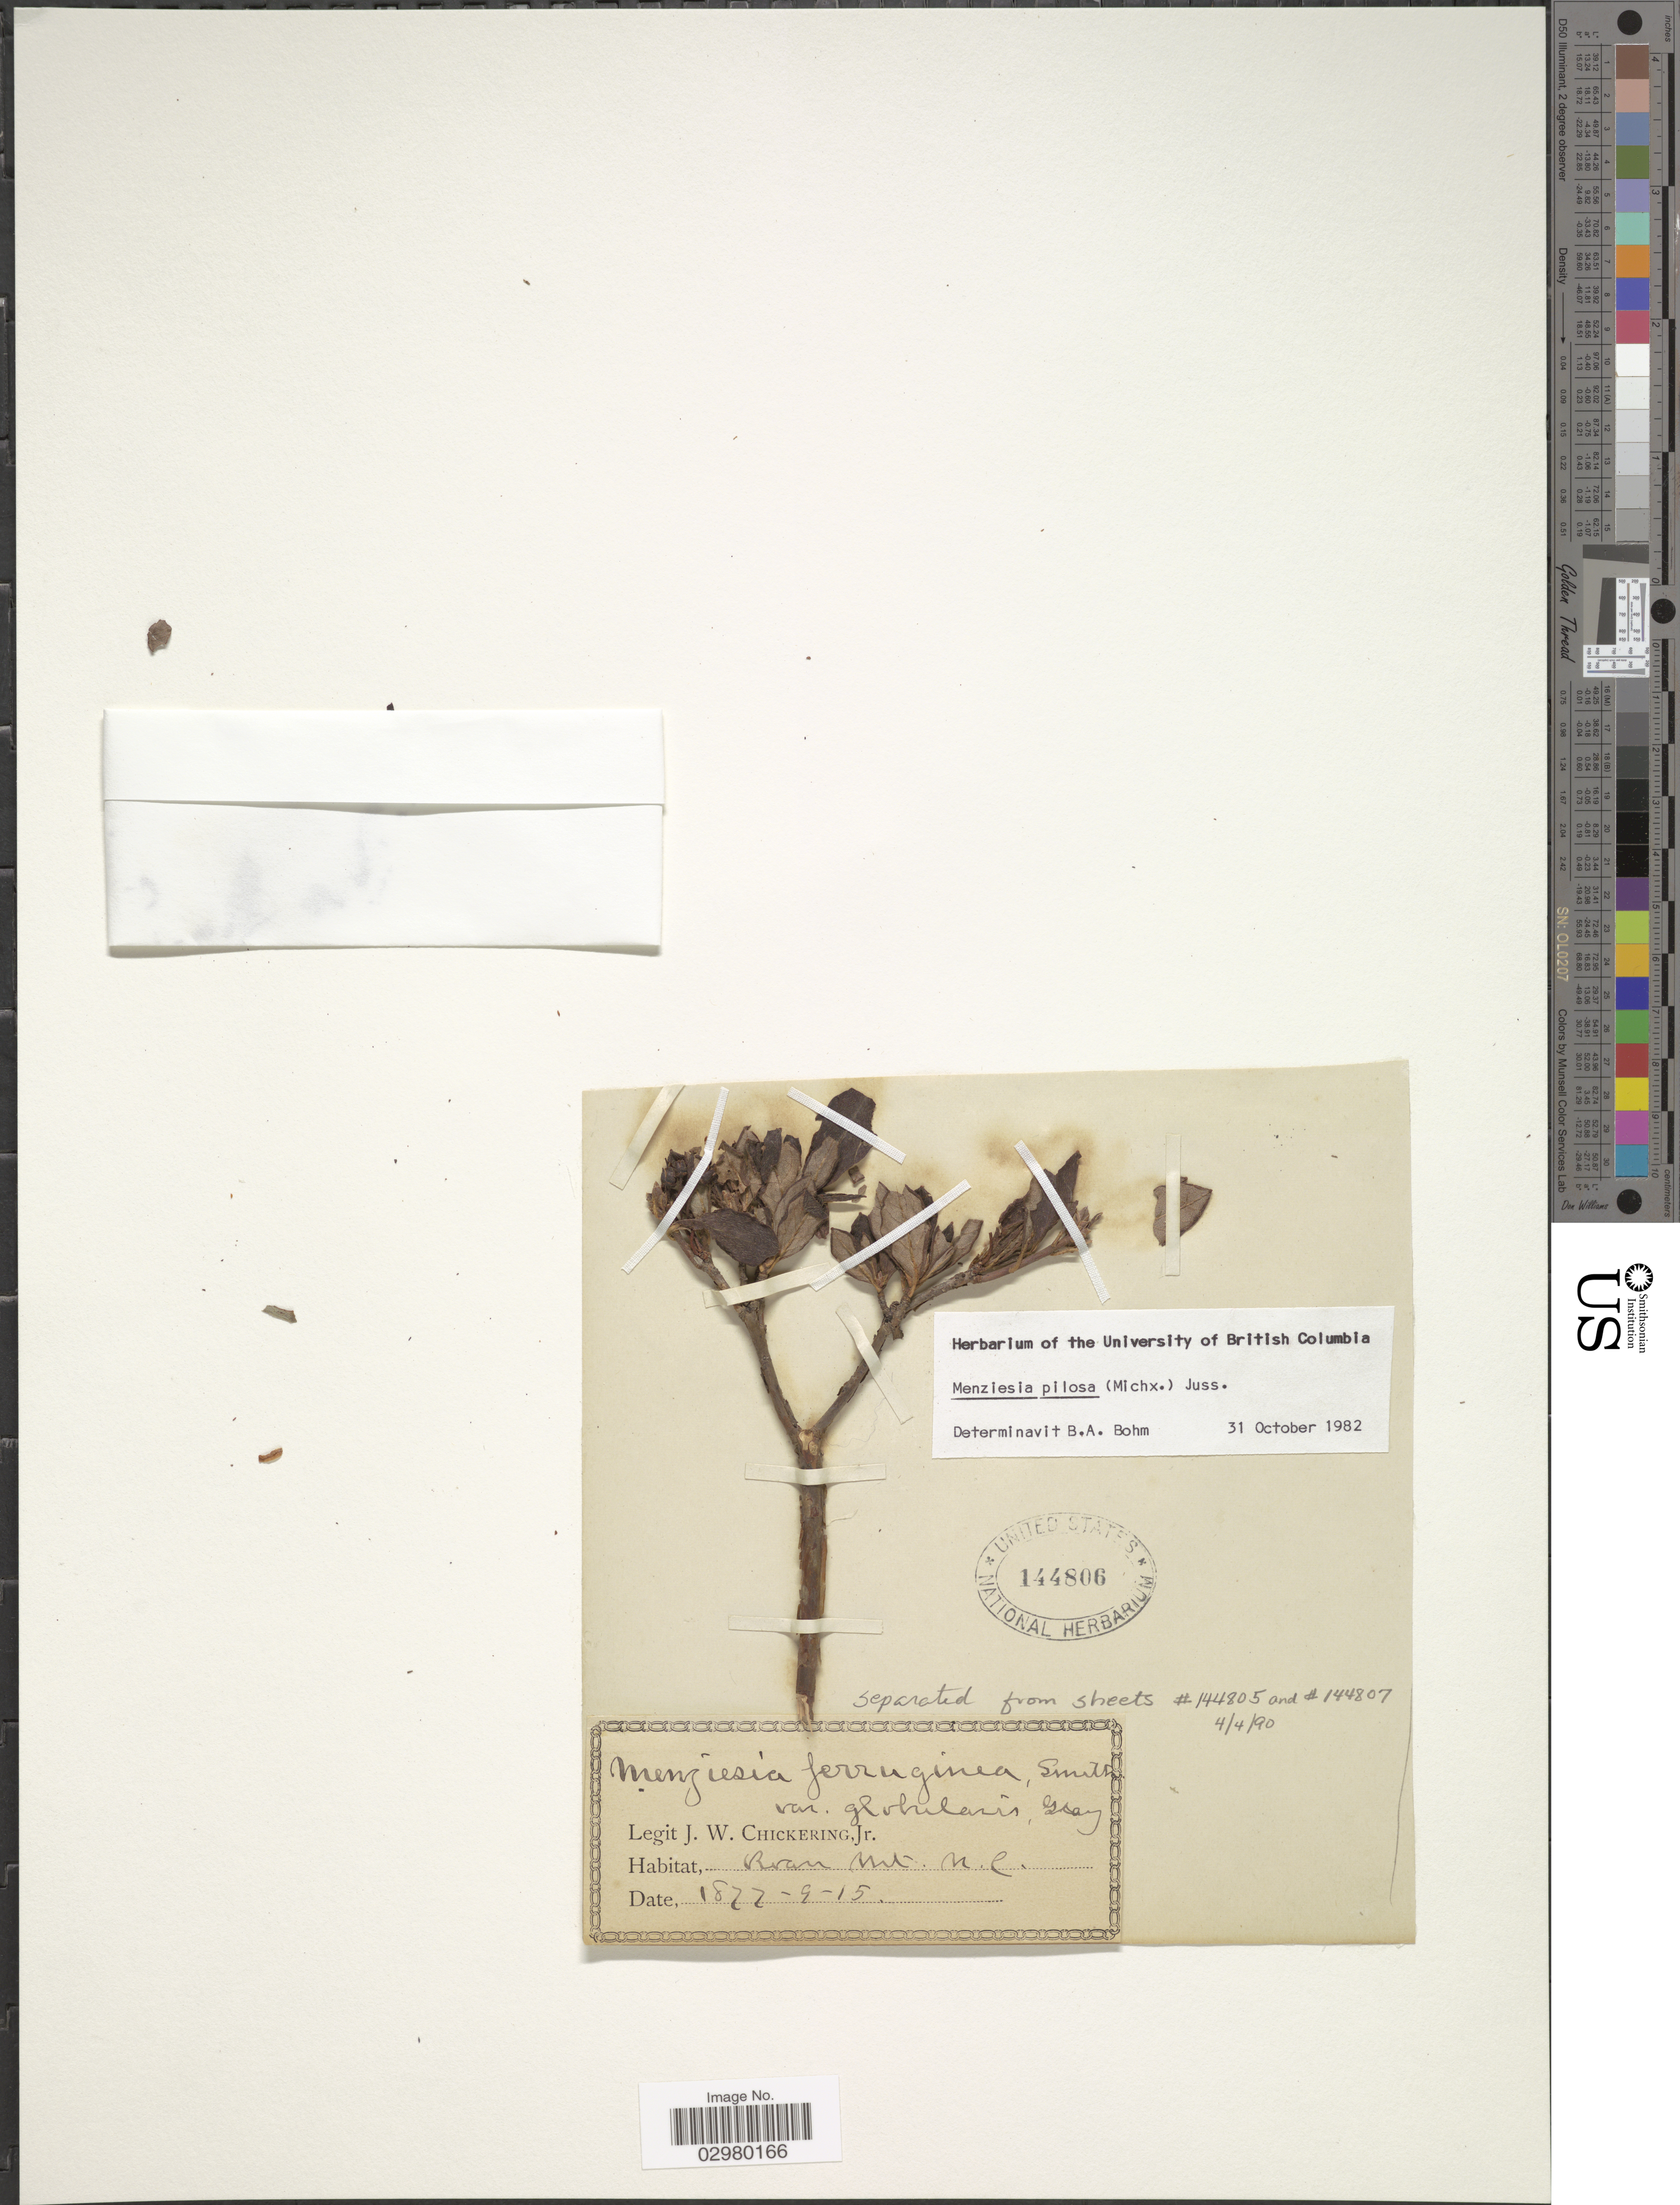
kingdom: Plantae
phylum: Tracheophyta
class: Magnoliopsida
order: Ericales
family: Ericaceae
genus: Menziesia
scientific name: Menziesia pilosa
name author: (Michx.) Juss.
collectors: J. W. Chickering Jr.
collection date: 1877-09-15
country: United States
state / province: North Carolina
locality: Roan Mt.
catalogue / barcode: US 144806